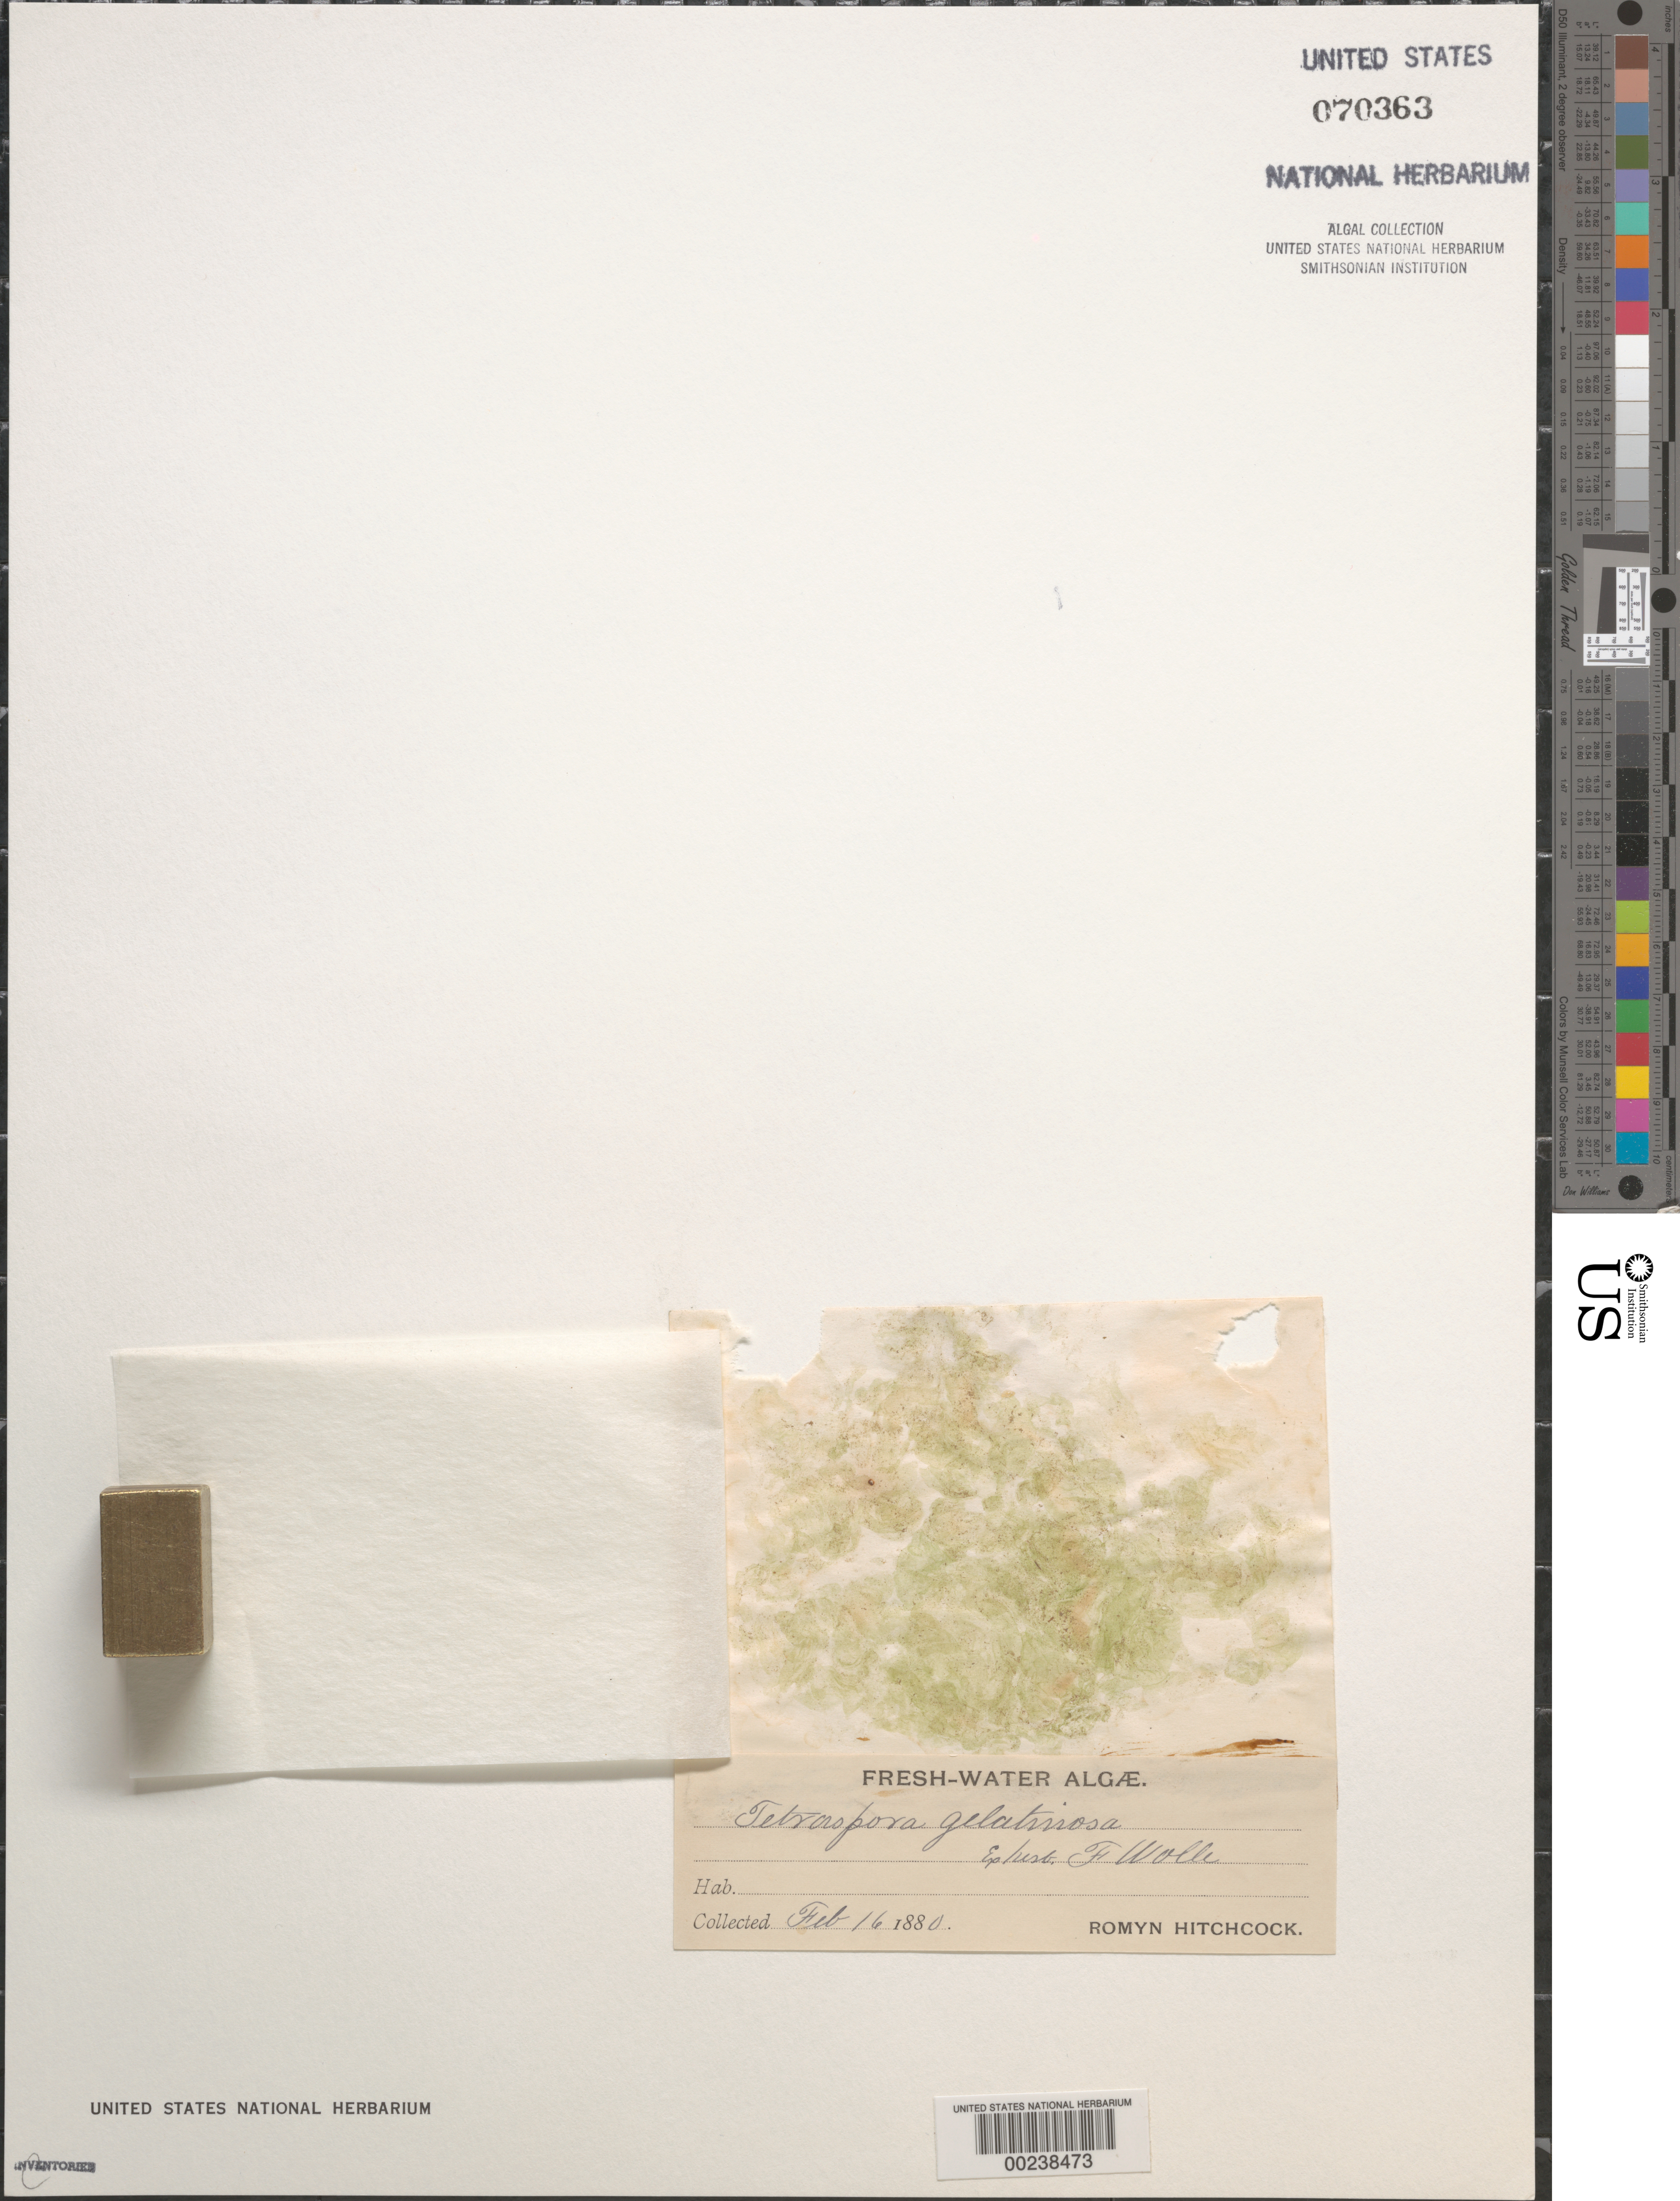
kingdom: Plantae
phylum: Chlorophyta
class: Chlorophyceae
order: Tetrasporales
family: Tetrasporaceae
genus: Tetraspora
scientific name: Tetraspora gelatinosa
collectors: R. Hitchcock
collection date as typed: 16 Feb 1880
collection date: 1880-02-16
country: United States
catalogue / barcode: US 70363